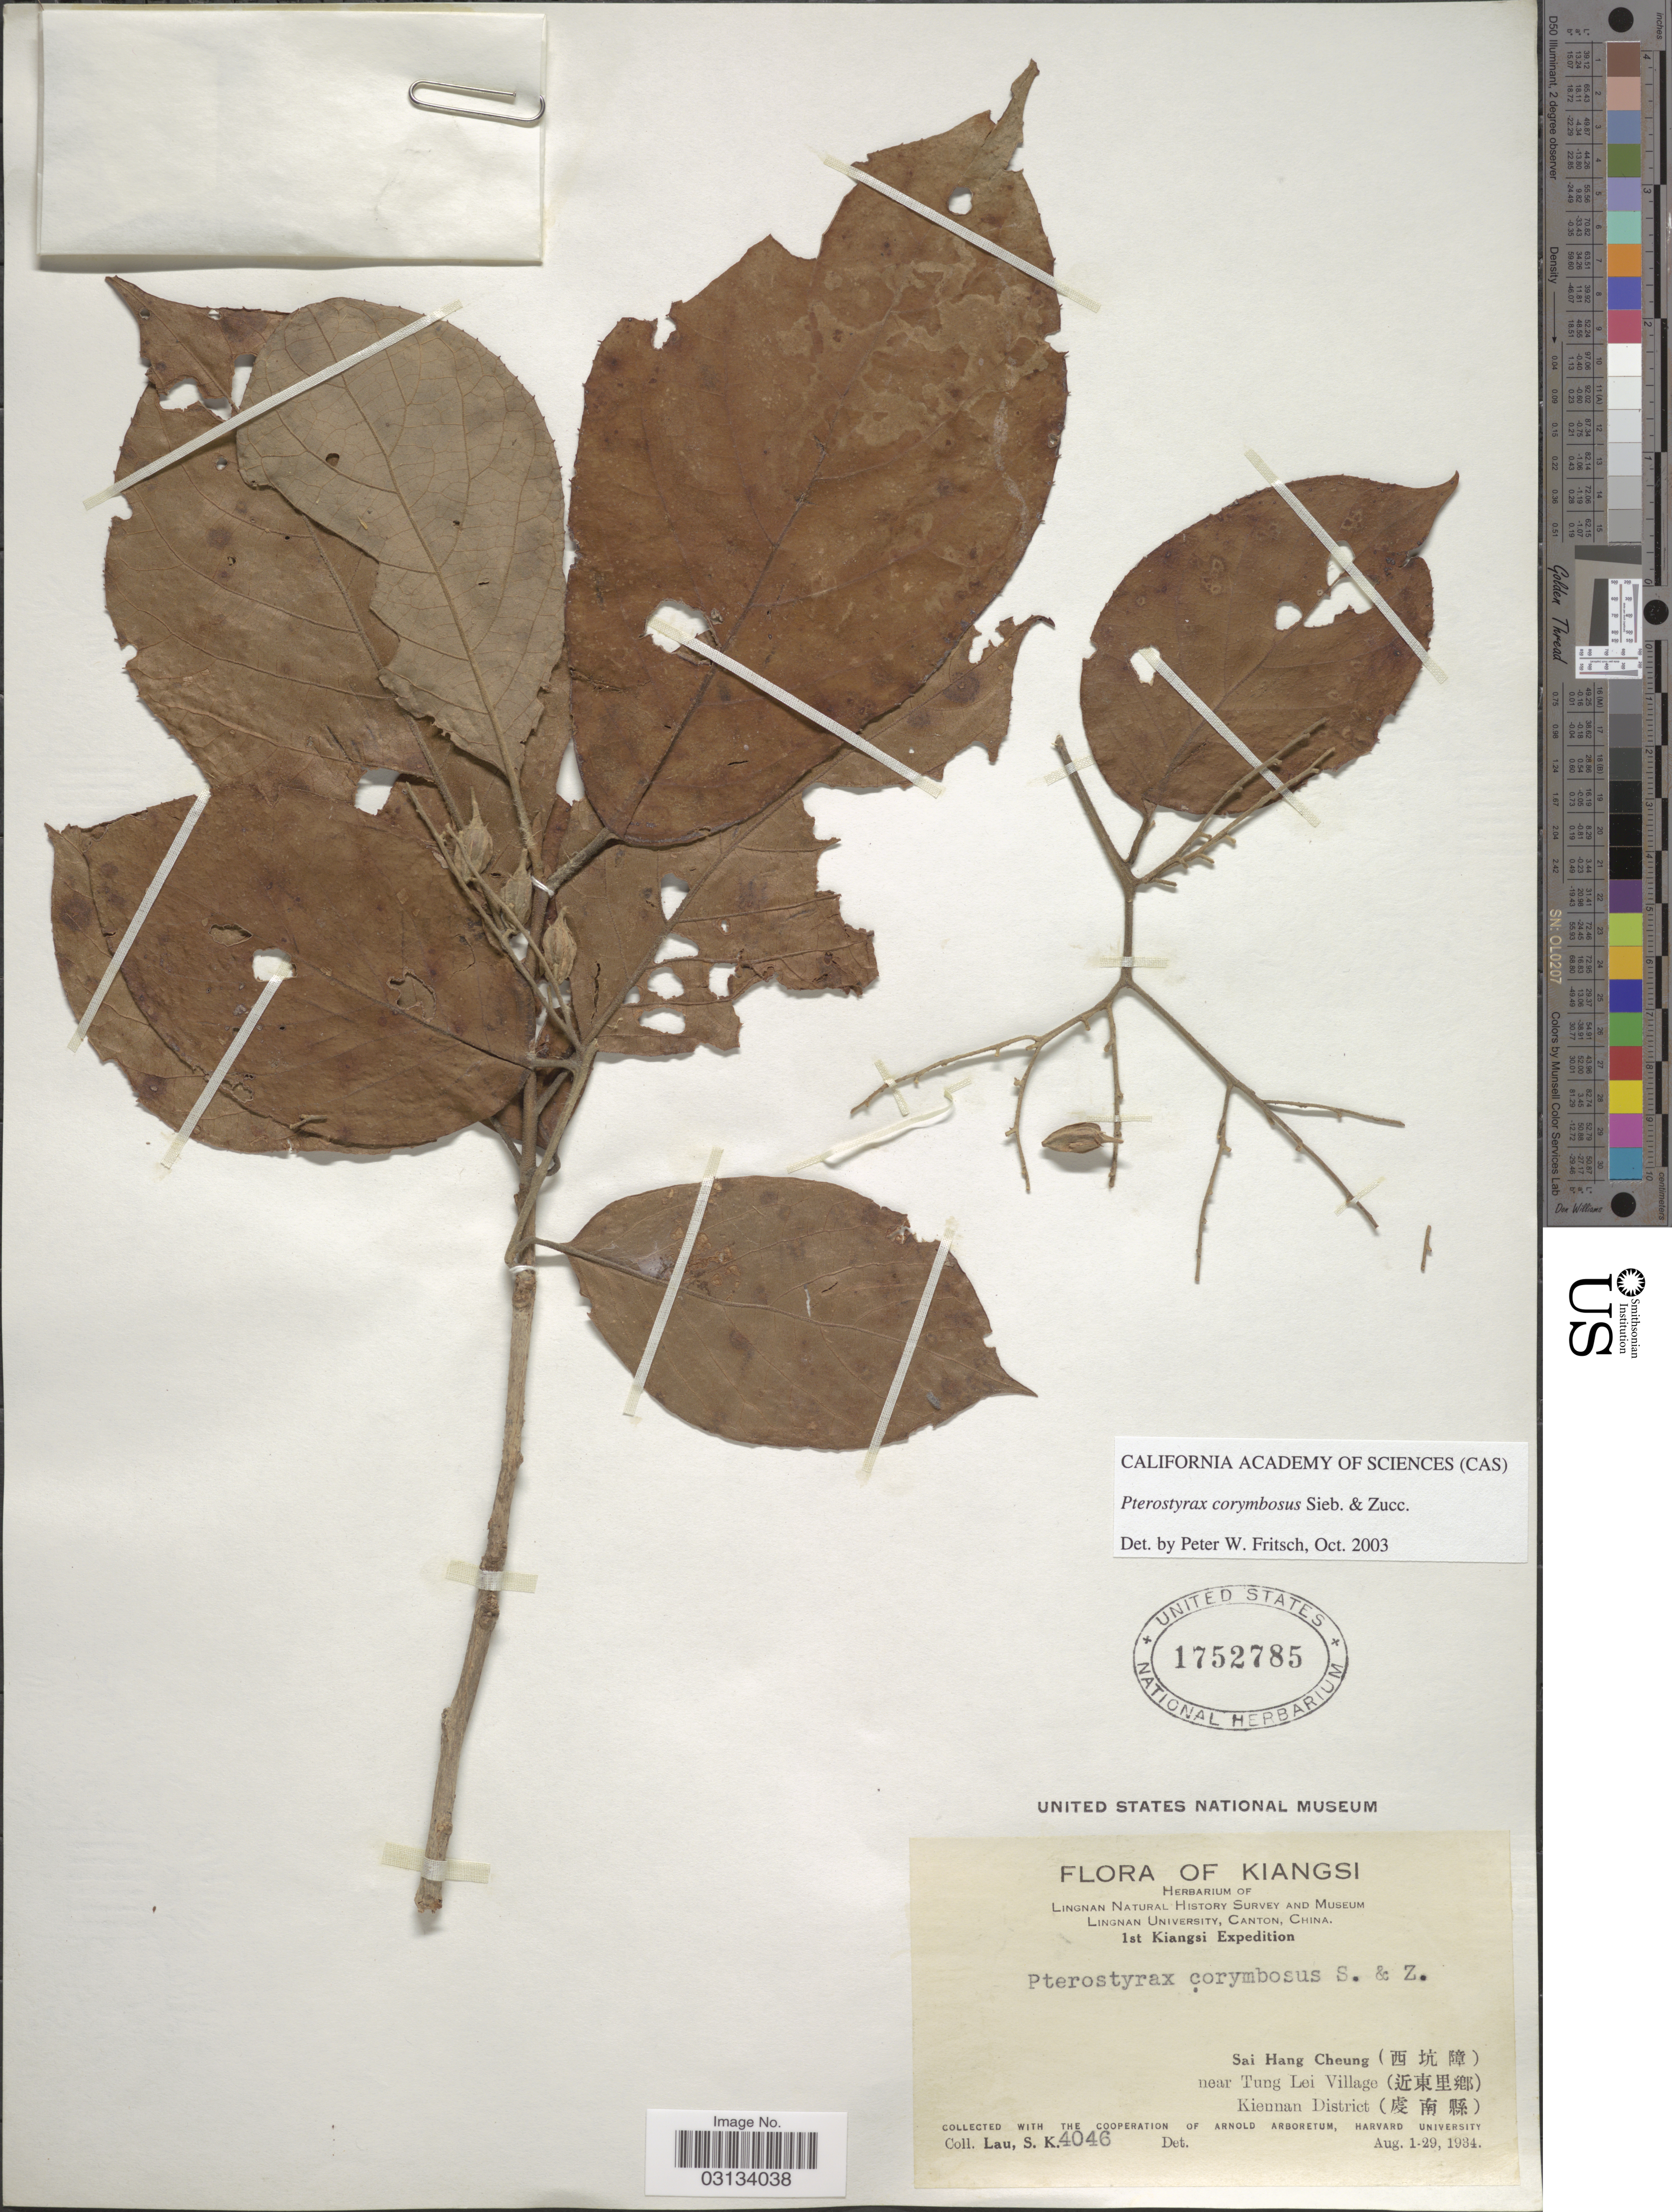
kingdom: Plantae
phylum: Tracheophyta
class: Magnoliopsida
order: Ericales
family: Styracaceae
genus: Pterostyrax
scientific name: Pterostyrax corymbosus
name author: Siebold & Zucc.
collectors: S. K. Lau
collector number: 4046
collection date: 1934-08-01/1934-08-29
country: China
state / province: Jiangxi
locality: Sai Hang Cheung near Tung Lei Village. Kiennan District.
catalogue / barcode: US 1752785